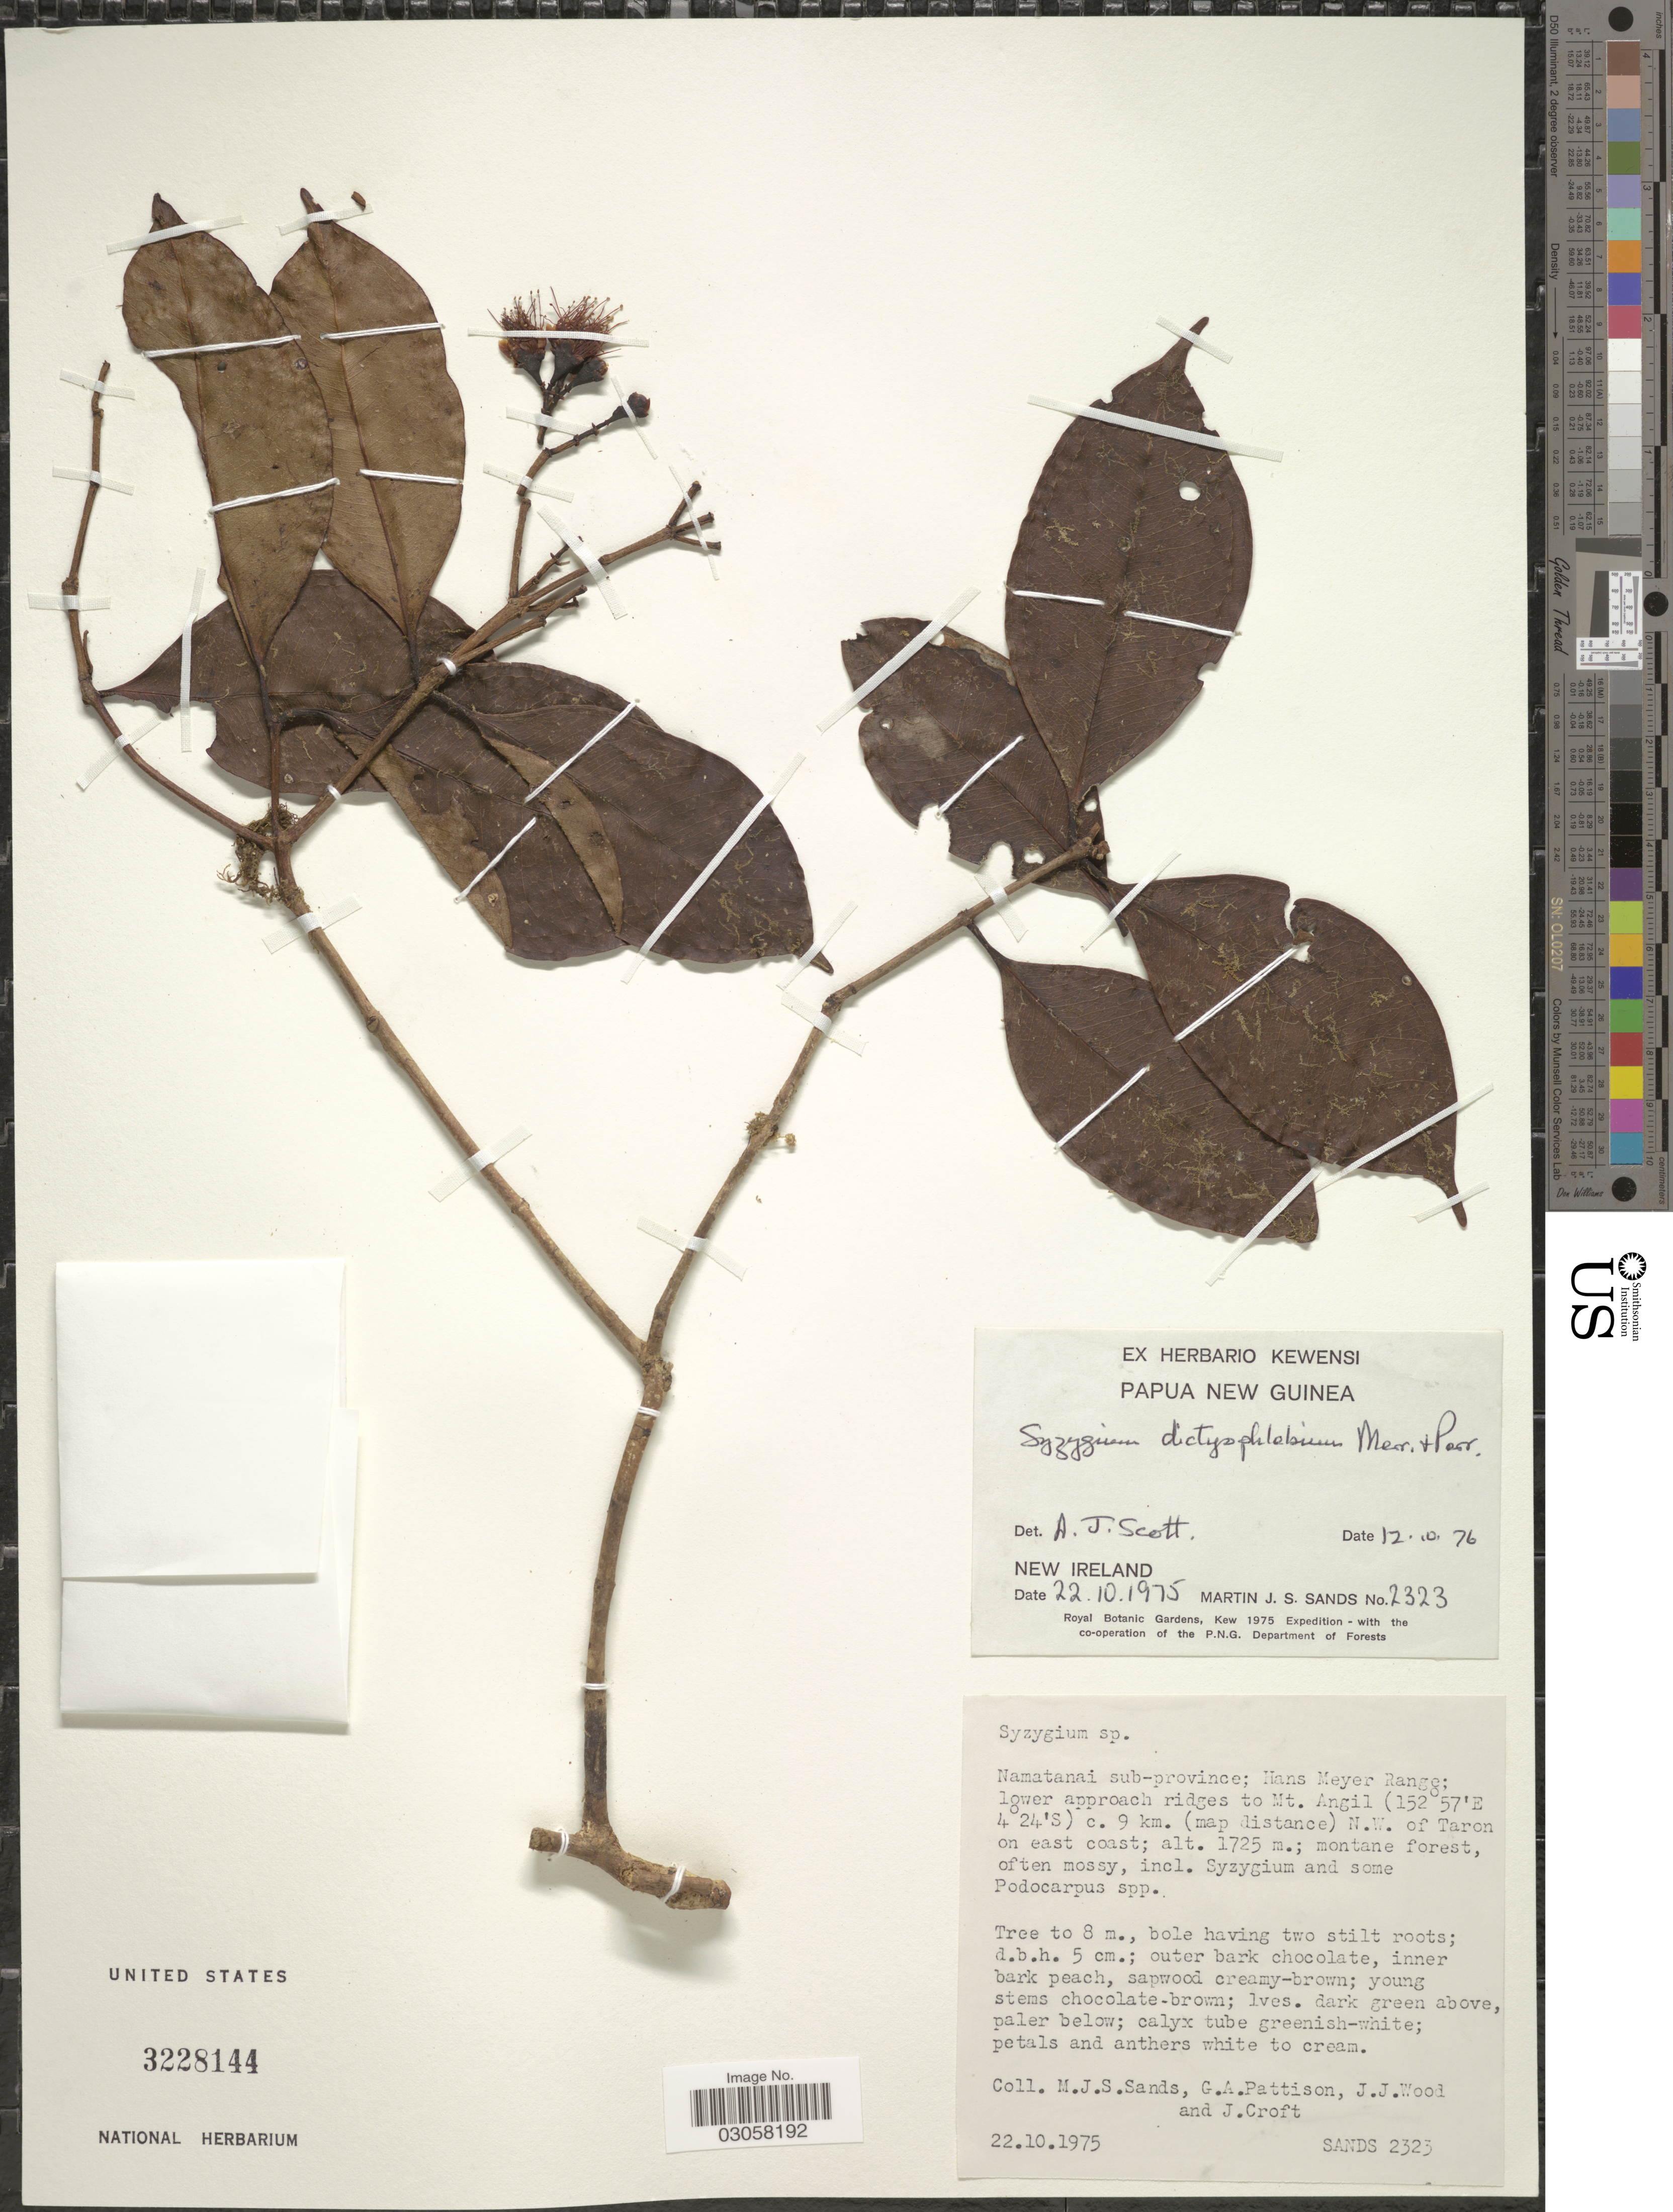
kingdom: Plantae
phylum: Tracheophyta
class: Magnoliopsida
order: Myrtales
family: Myrtaceae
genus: Syzygium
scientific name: Syzygium dictyophlebium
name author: Merr. & L.M. Perry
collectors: M. Sands, G. Pattison, J. Wood & J. Croft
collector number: Sands 2323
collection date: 1975-10-22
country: Papua New Guinea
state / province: New Ireland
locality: Namatanai sub-province; Hans Meyer Range; lower approach ridges to Mt. Angil c. 9 km. (map distance) N. W. of Taron on east coast.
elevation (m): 1725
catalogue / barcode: US 3228144